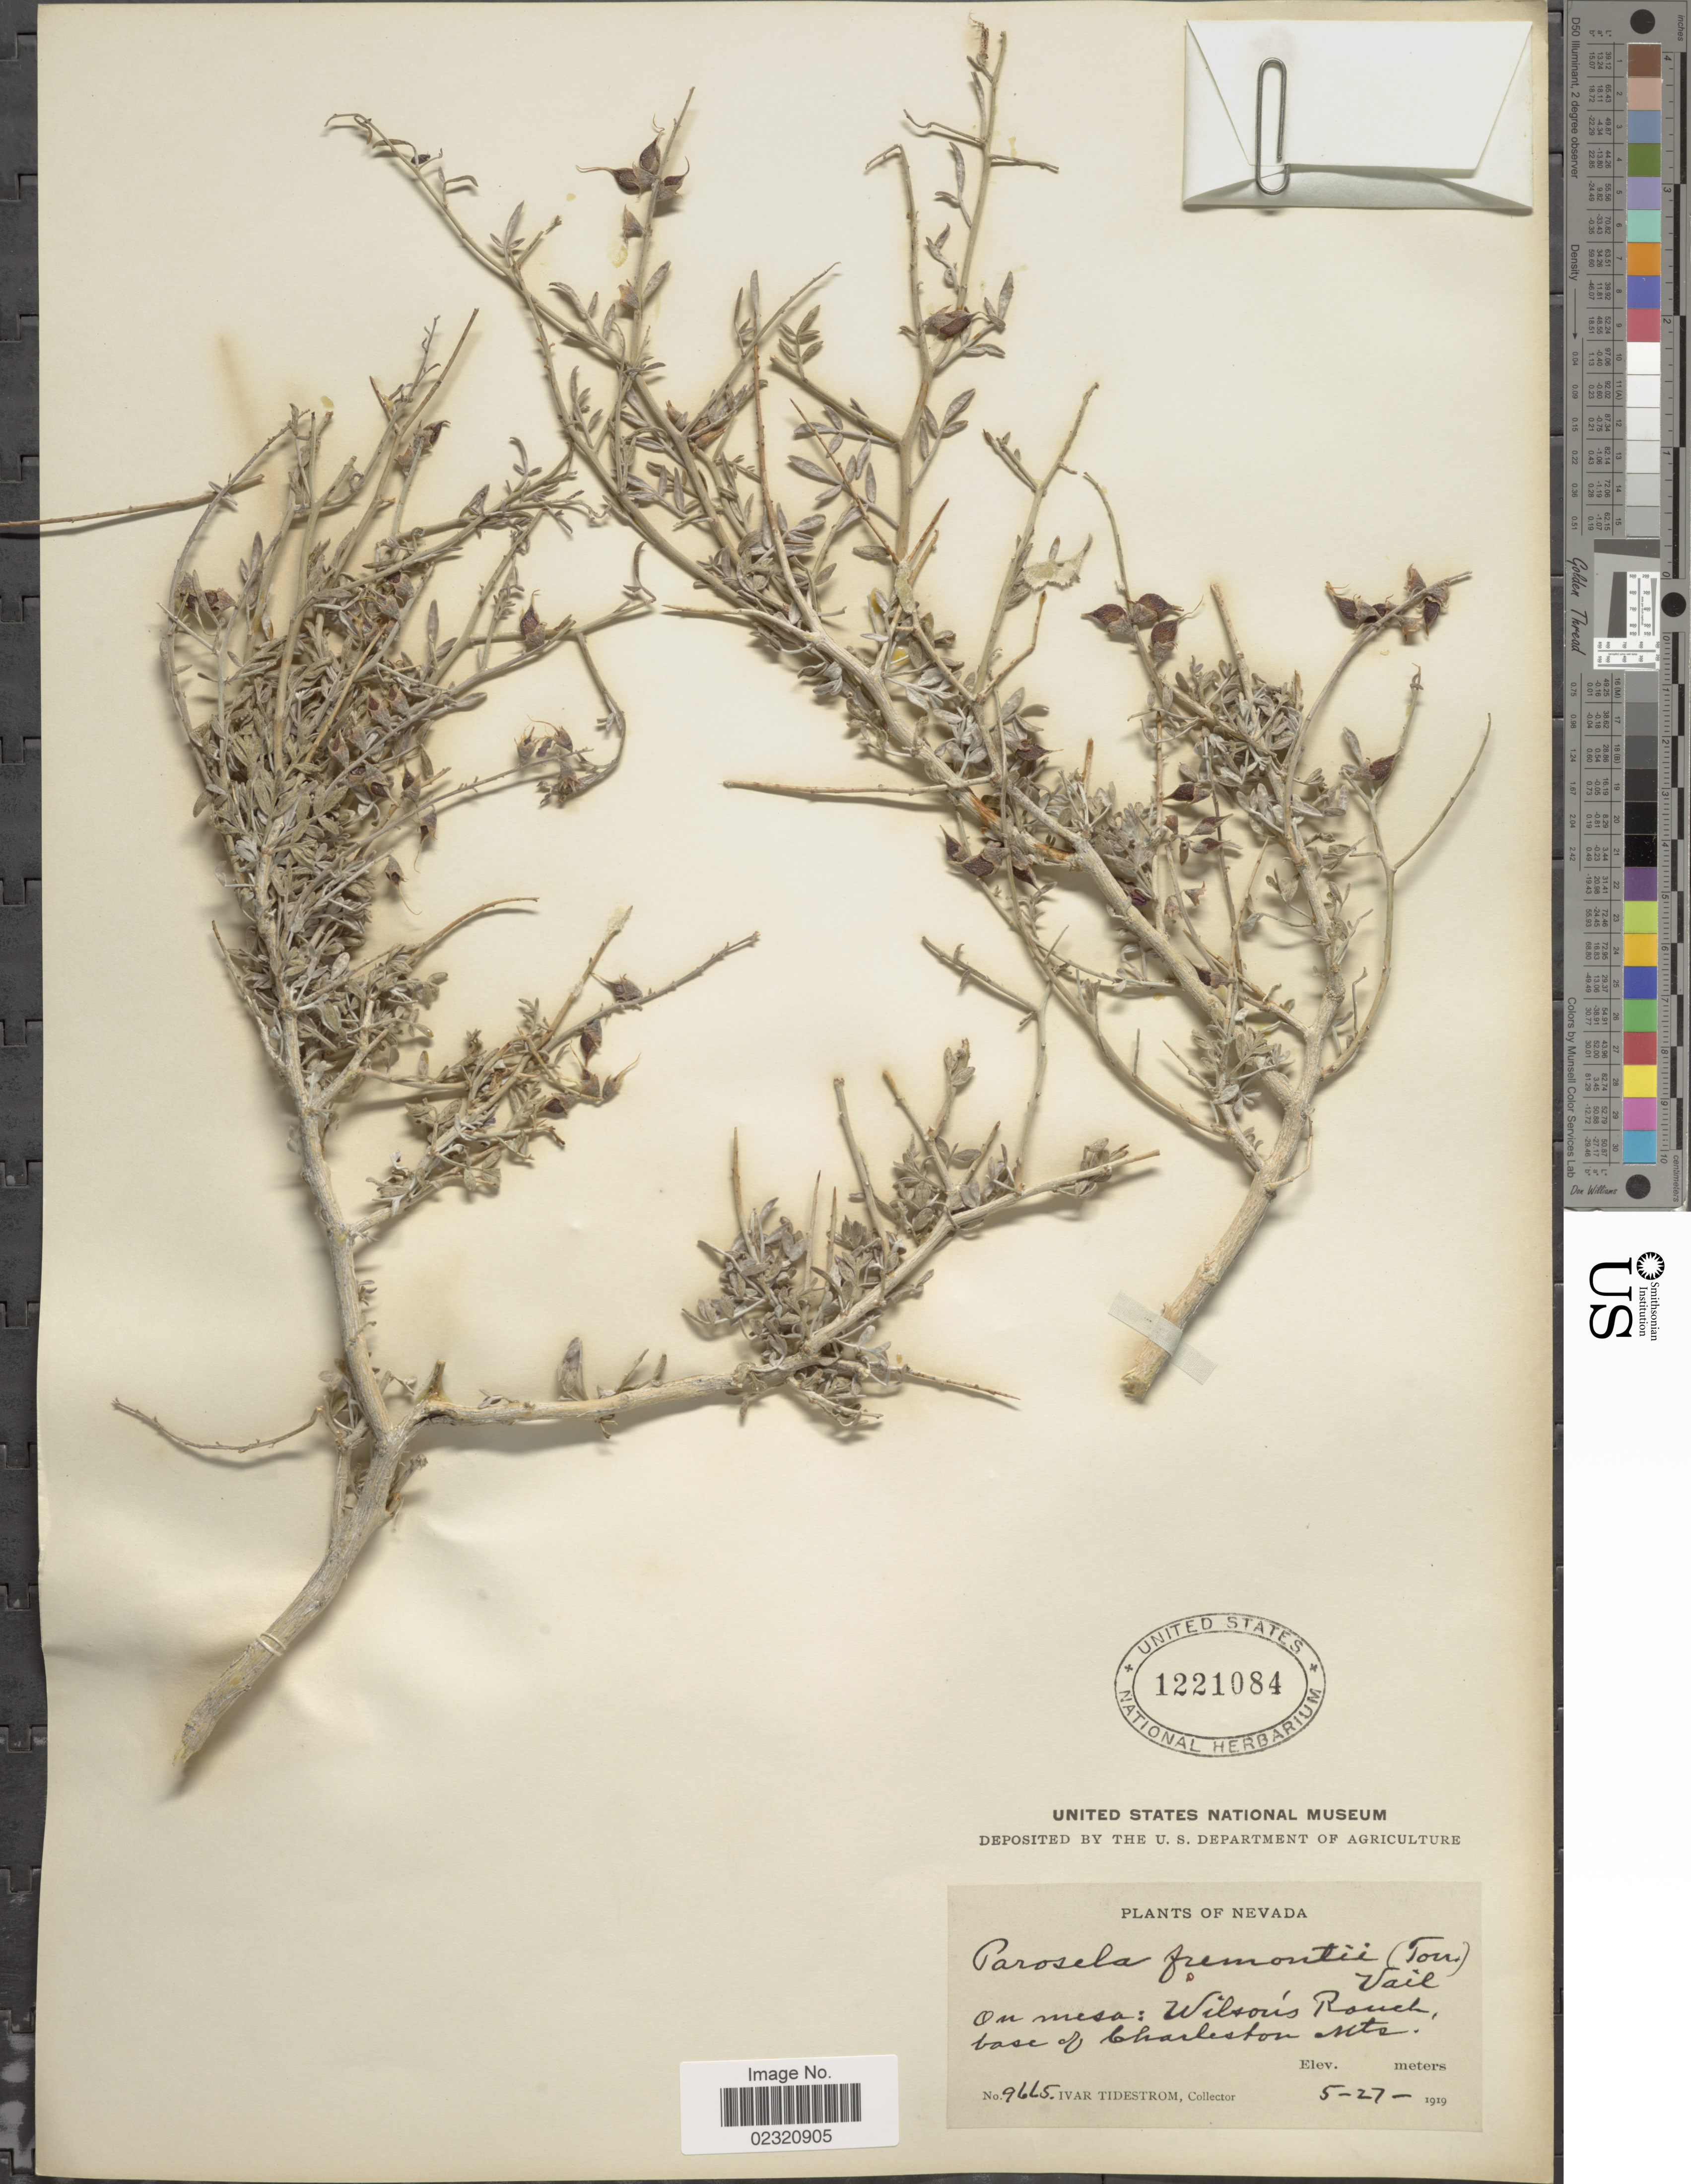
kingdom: Plantae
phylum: Tracheophyta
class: Magnoliopsida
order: Fabales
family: Fabaceae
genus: Psorothamnus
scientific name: Psorothamnus fremontii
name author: (Torr. ex A. Gray) Barneby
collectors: I. F. Tidestrom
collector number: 9665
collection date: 1919-05-27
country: United States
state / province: Nevada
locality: On mesa: Wilsons Ranch, base of Charleston Mts.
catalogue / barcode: US 1221084